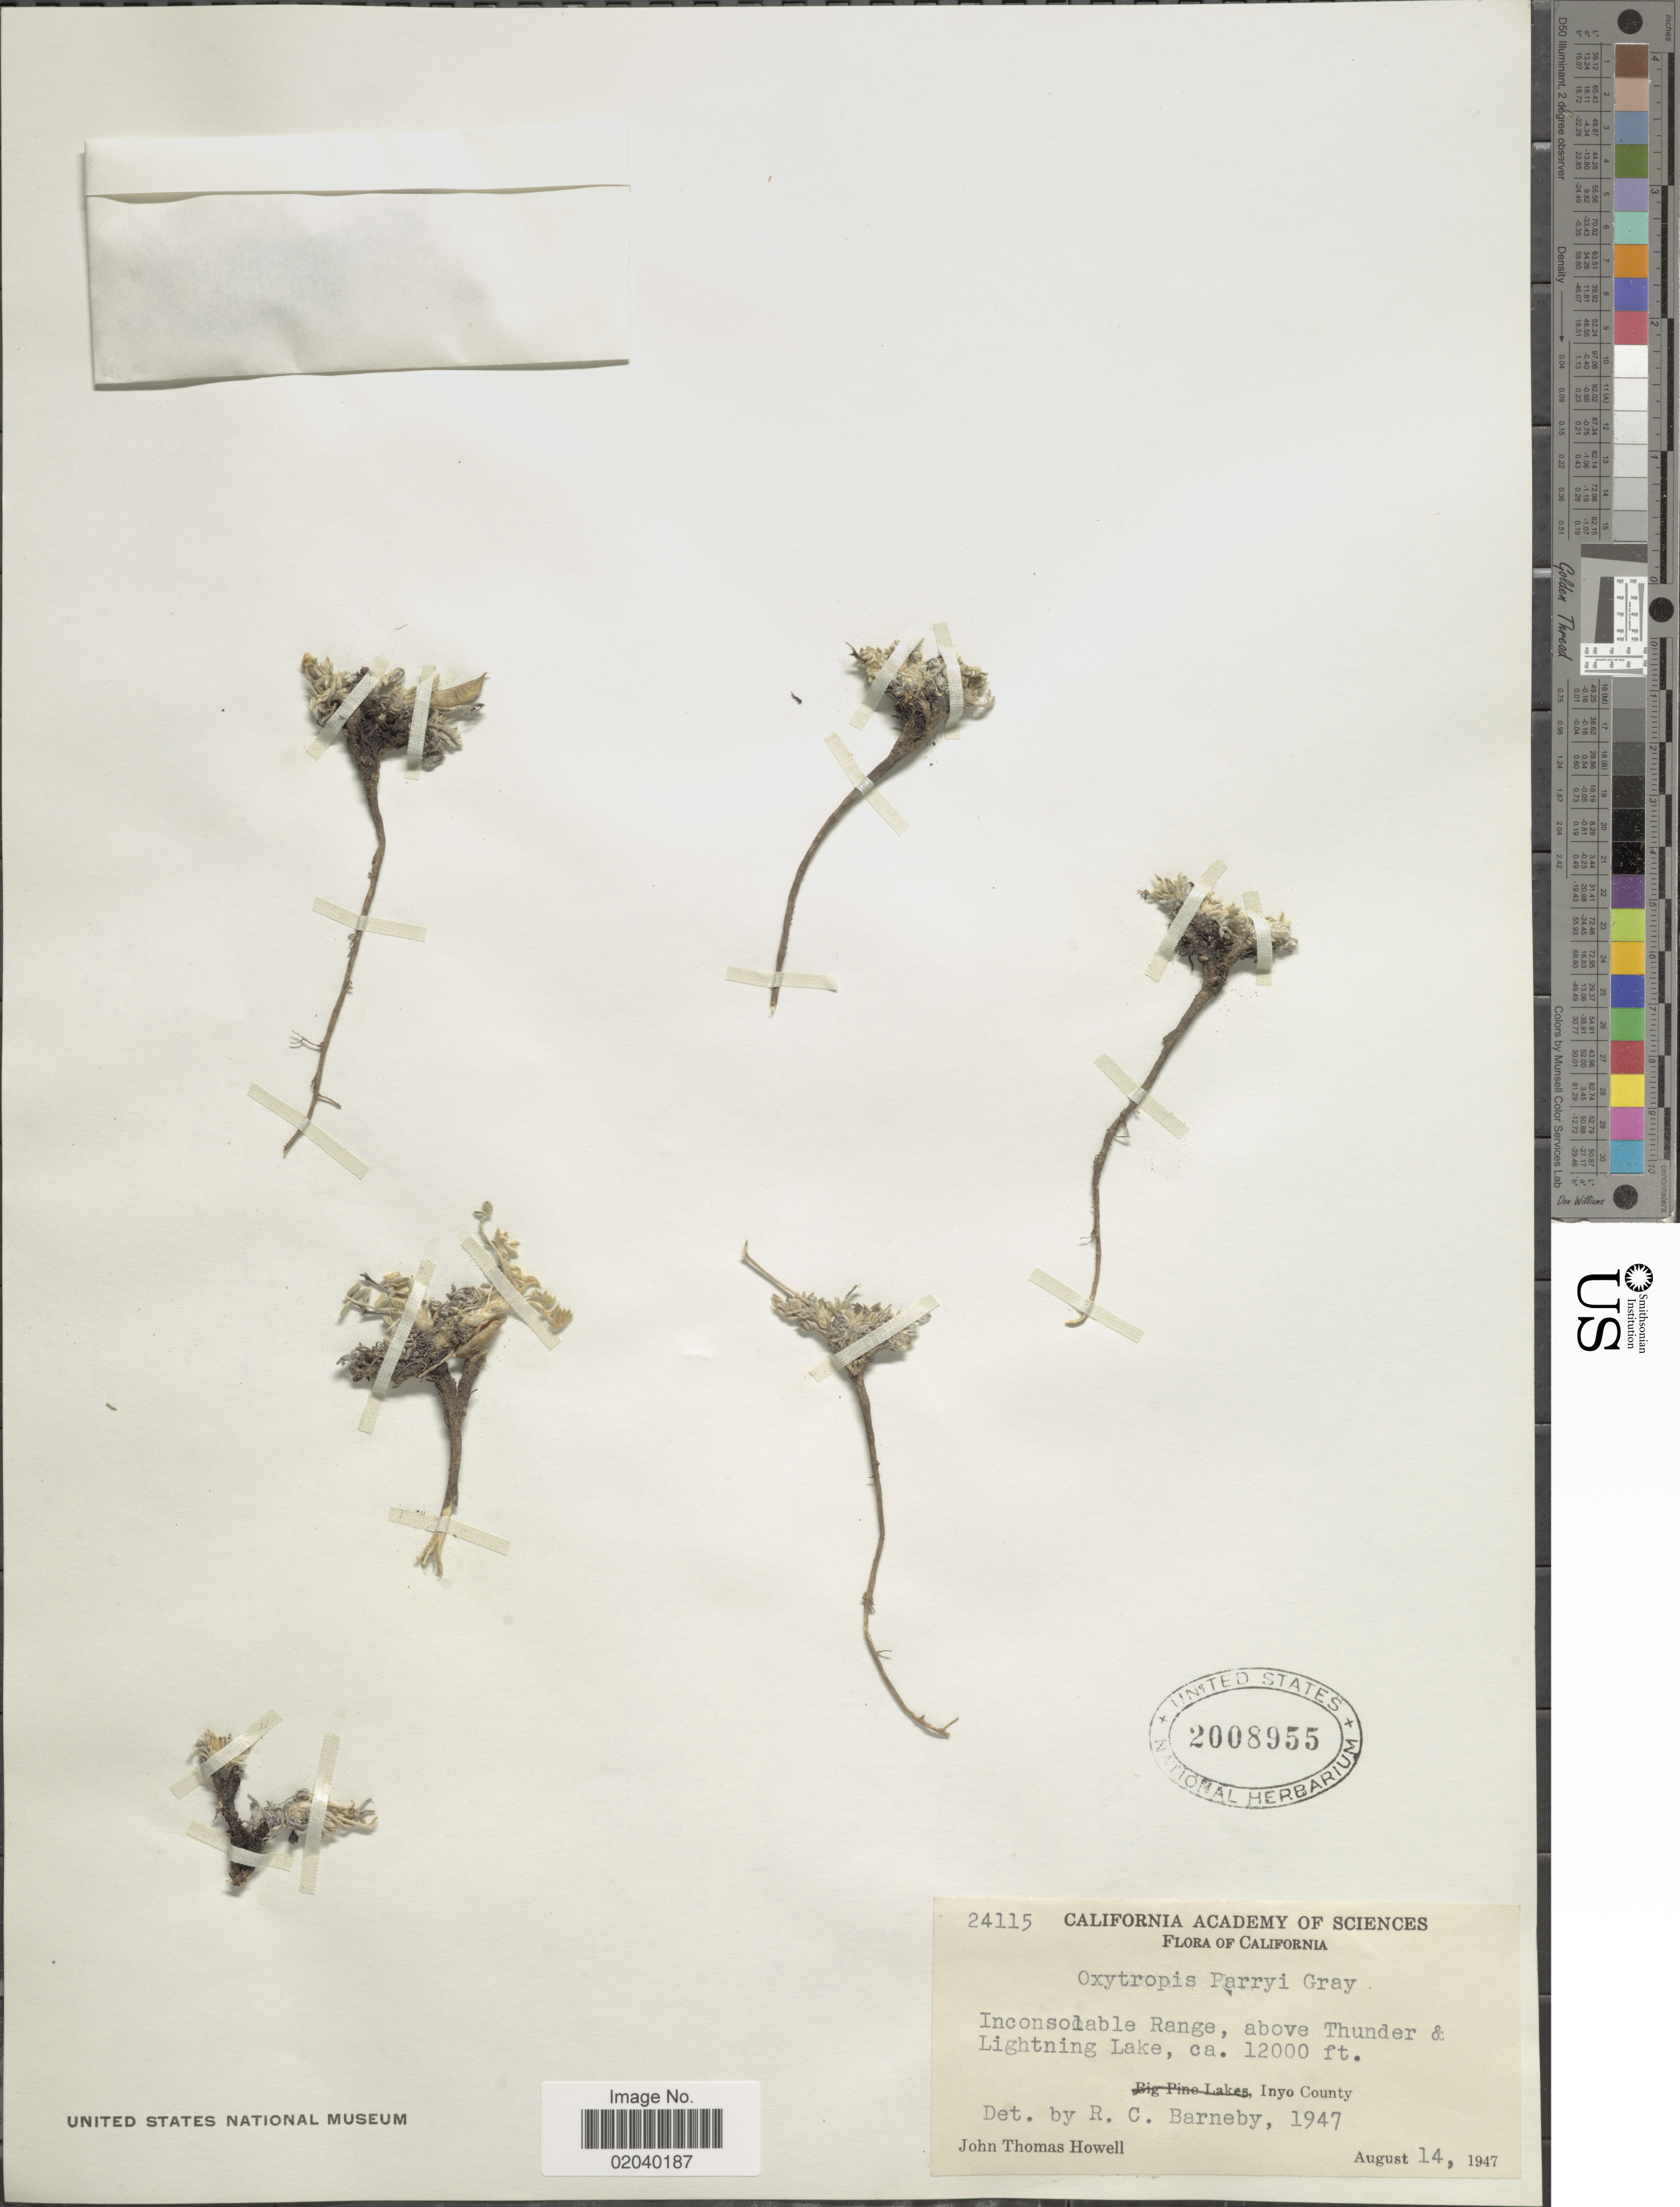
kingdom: Plantae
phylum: Tracheophyta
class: Magnoliopsida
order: Fabales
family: Fabaceae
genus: Oxytropis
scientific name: Oxytropis parryi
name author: A. Gray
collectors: J. T. Howell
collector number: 24115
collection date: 1947-08-14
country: United States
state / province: California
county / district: Inyo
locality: Inconsolable Range, above Thunder & Lightning Lake, Inyo Co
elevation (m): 3658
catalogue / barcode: US 2008955